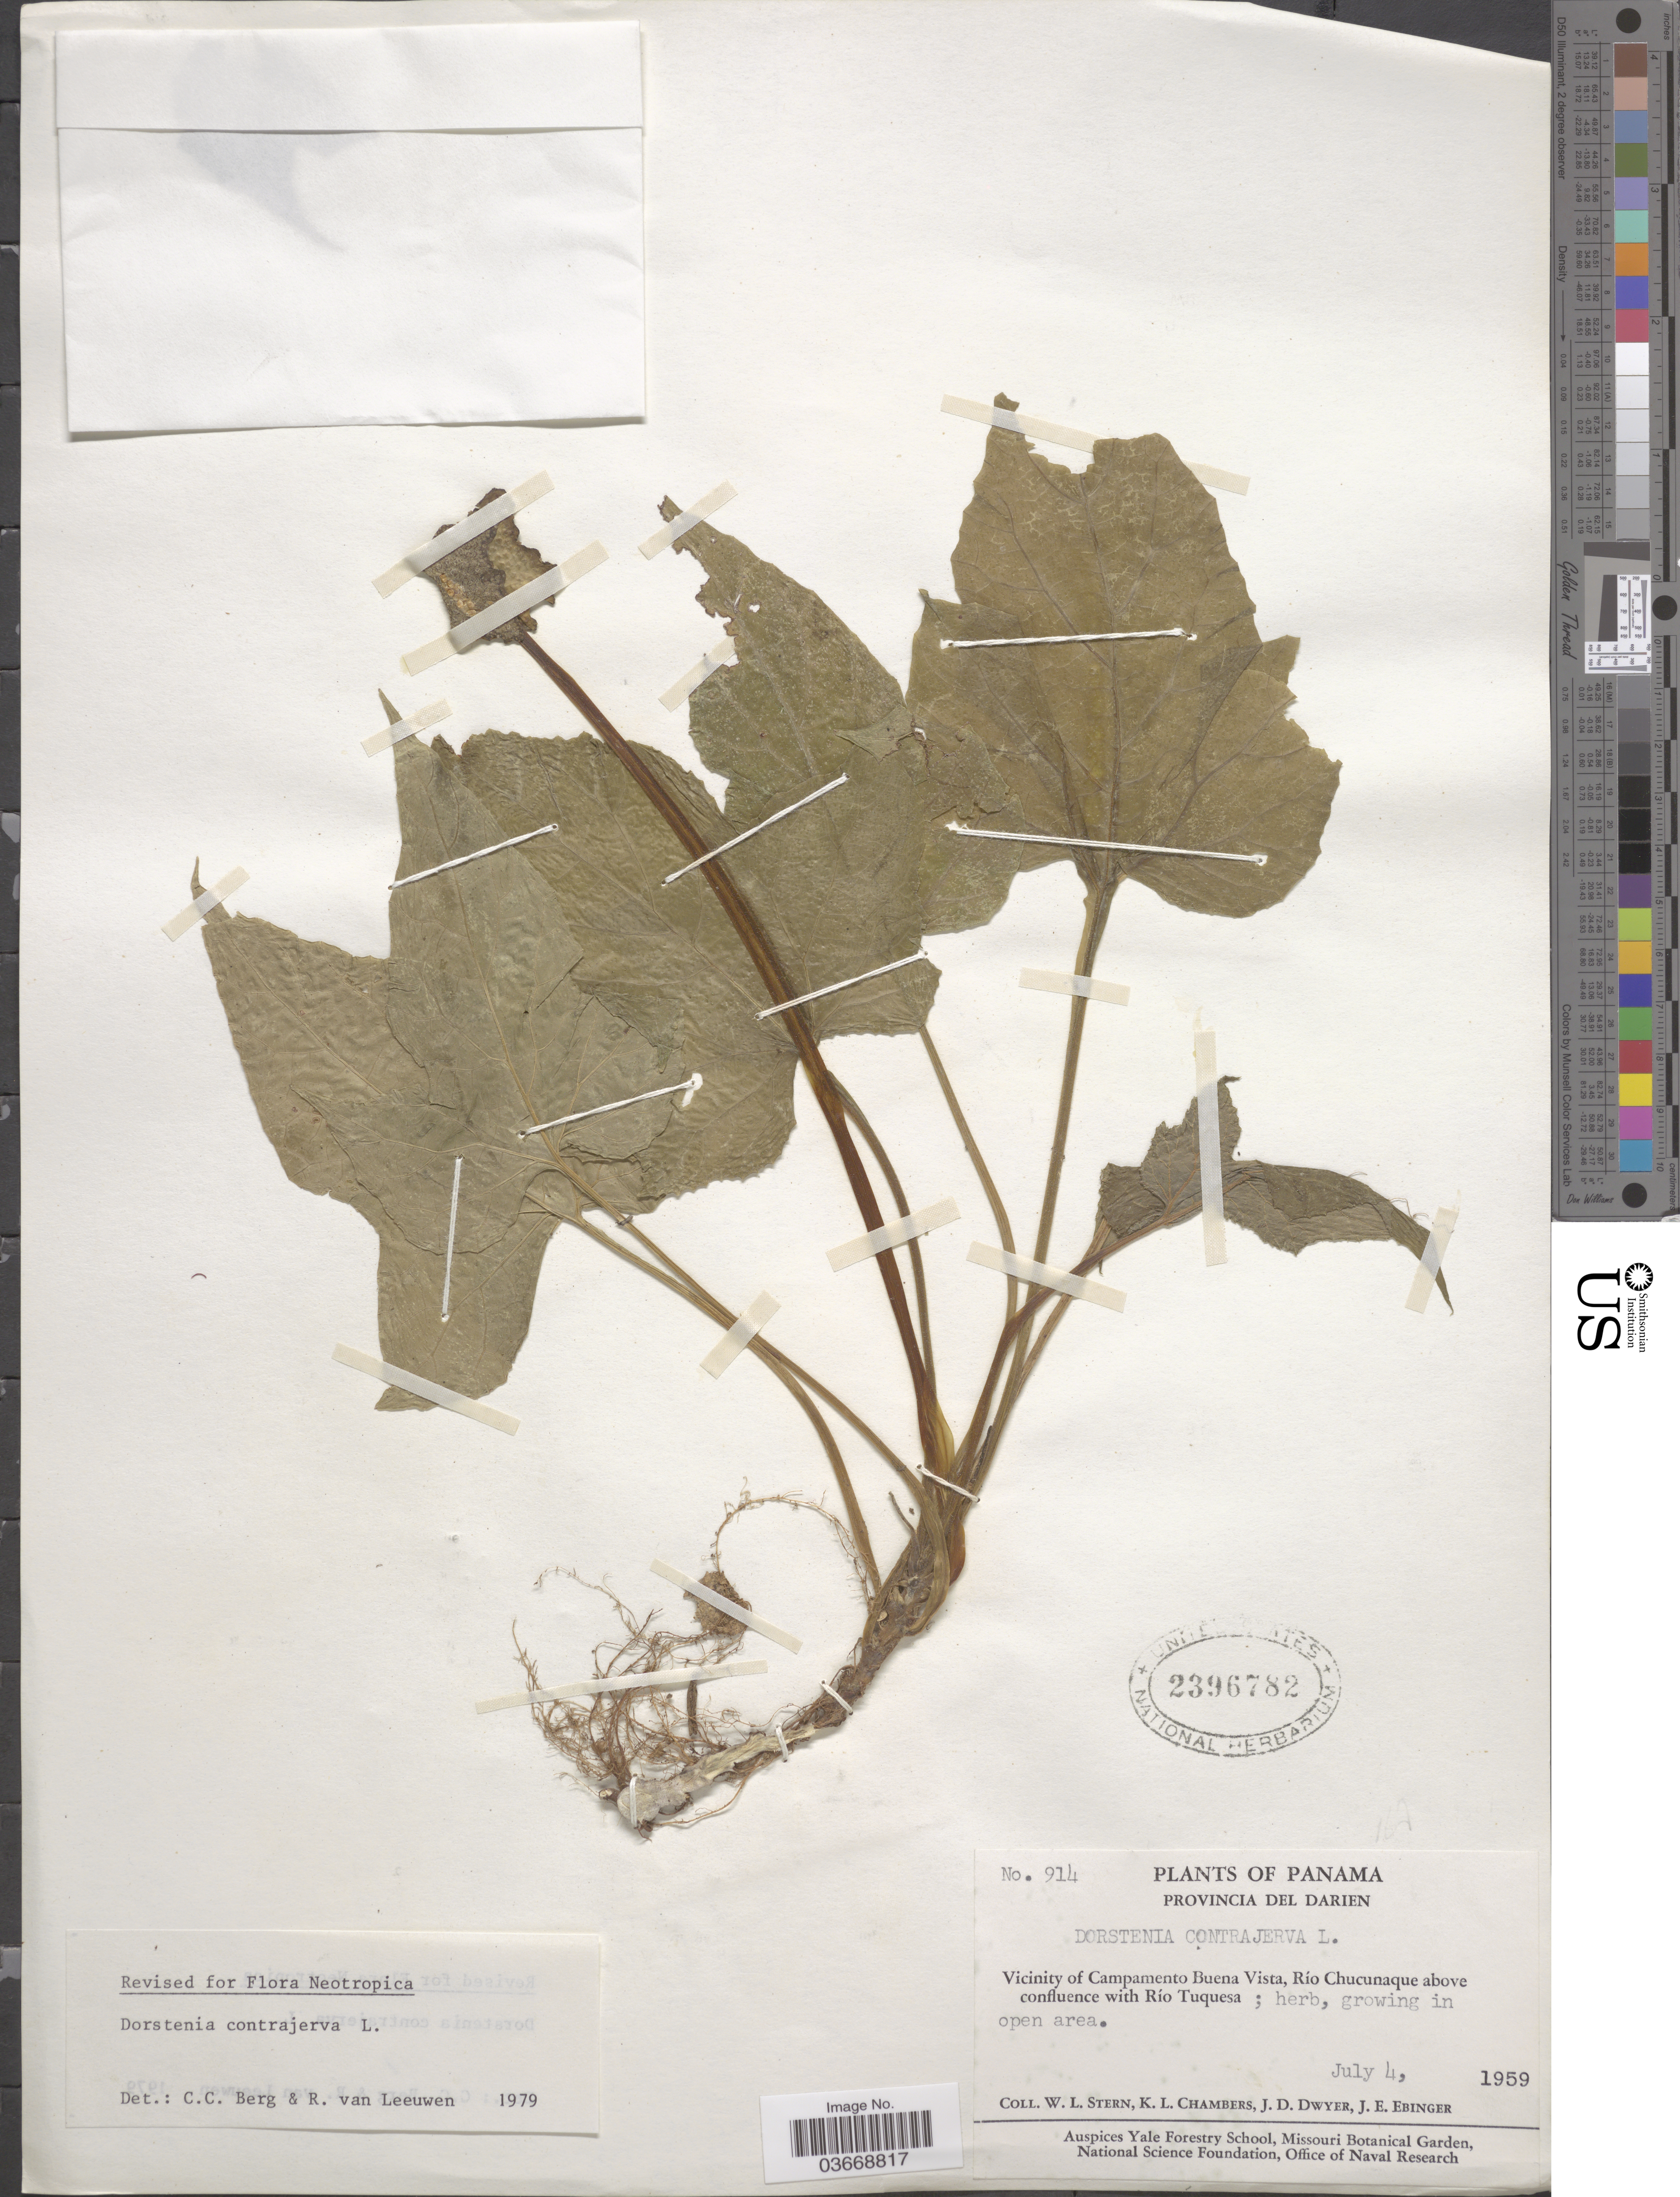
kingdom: Plantae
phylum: Tracheophyta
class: Magnoliopsida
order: Rosales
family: Moraceae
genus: Dorstenia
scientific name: Dorstenia contrajerva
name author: L.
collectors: W. L. Stern, K. Chambers, J. D. Dwyer & J. Ebinger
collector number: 914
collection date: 1959-07-04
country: Panama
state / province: Darien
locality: Provincia del Darien. Vicinity of Campamento Buena Vista, Río Chucunaque above confluence with Río Tuquesa.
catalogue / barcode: US 2396782